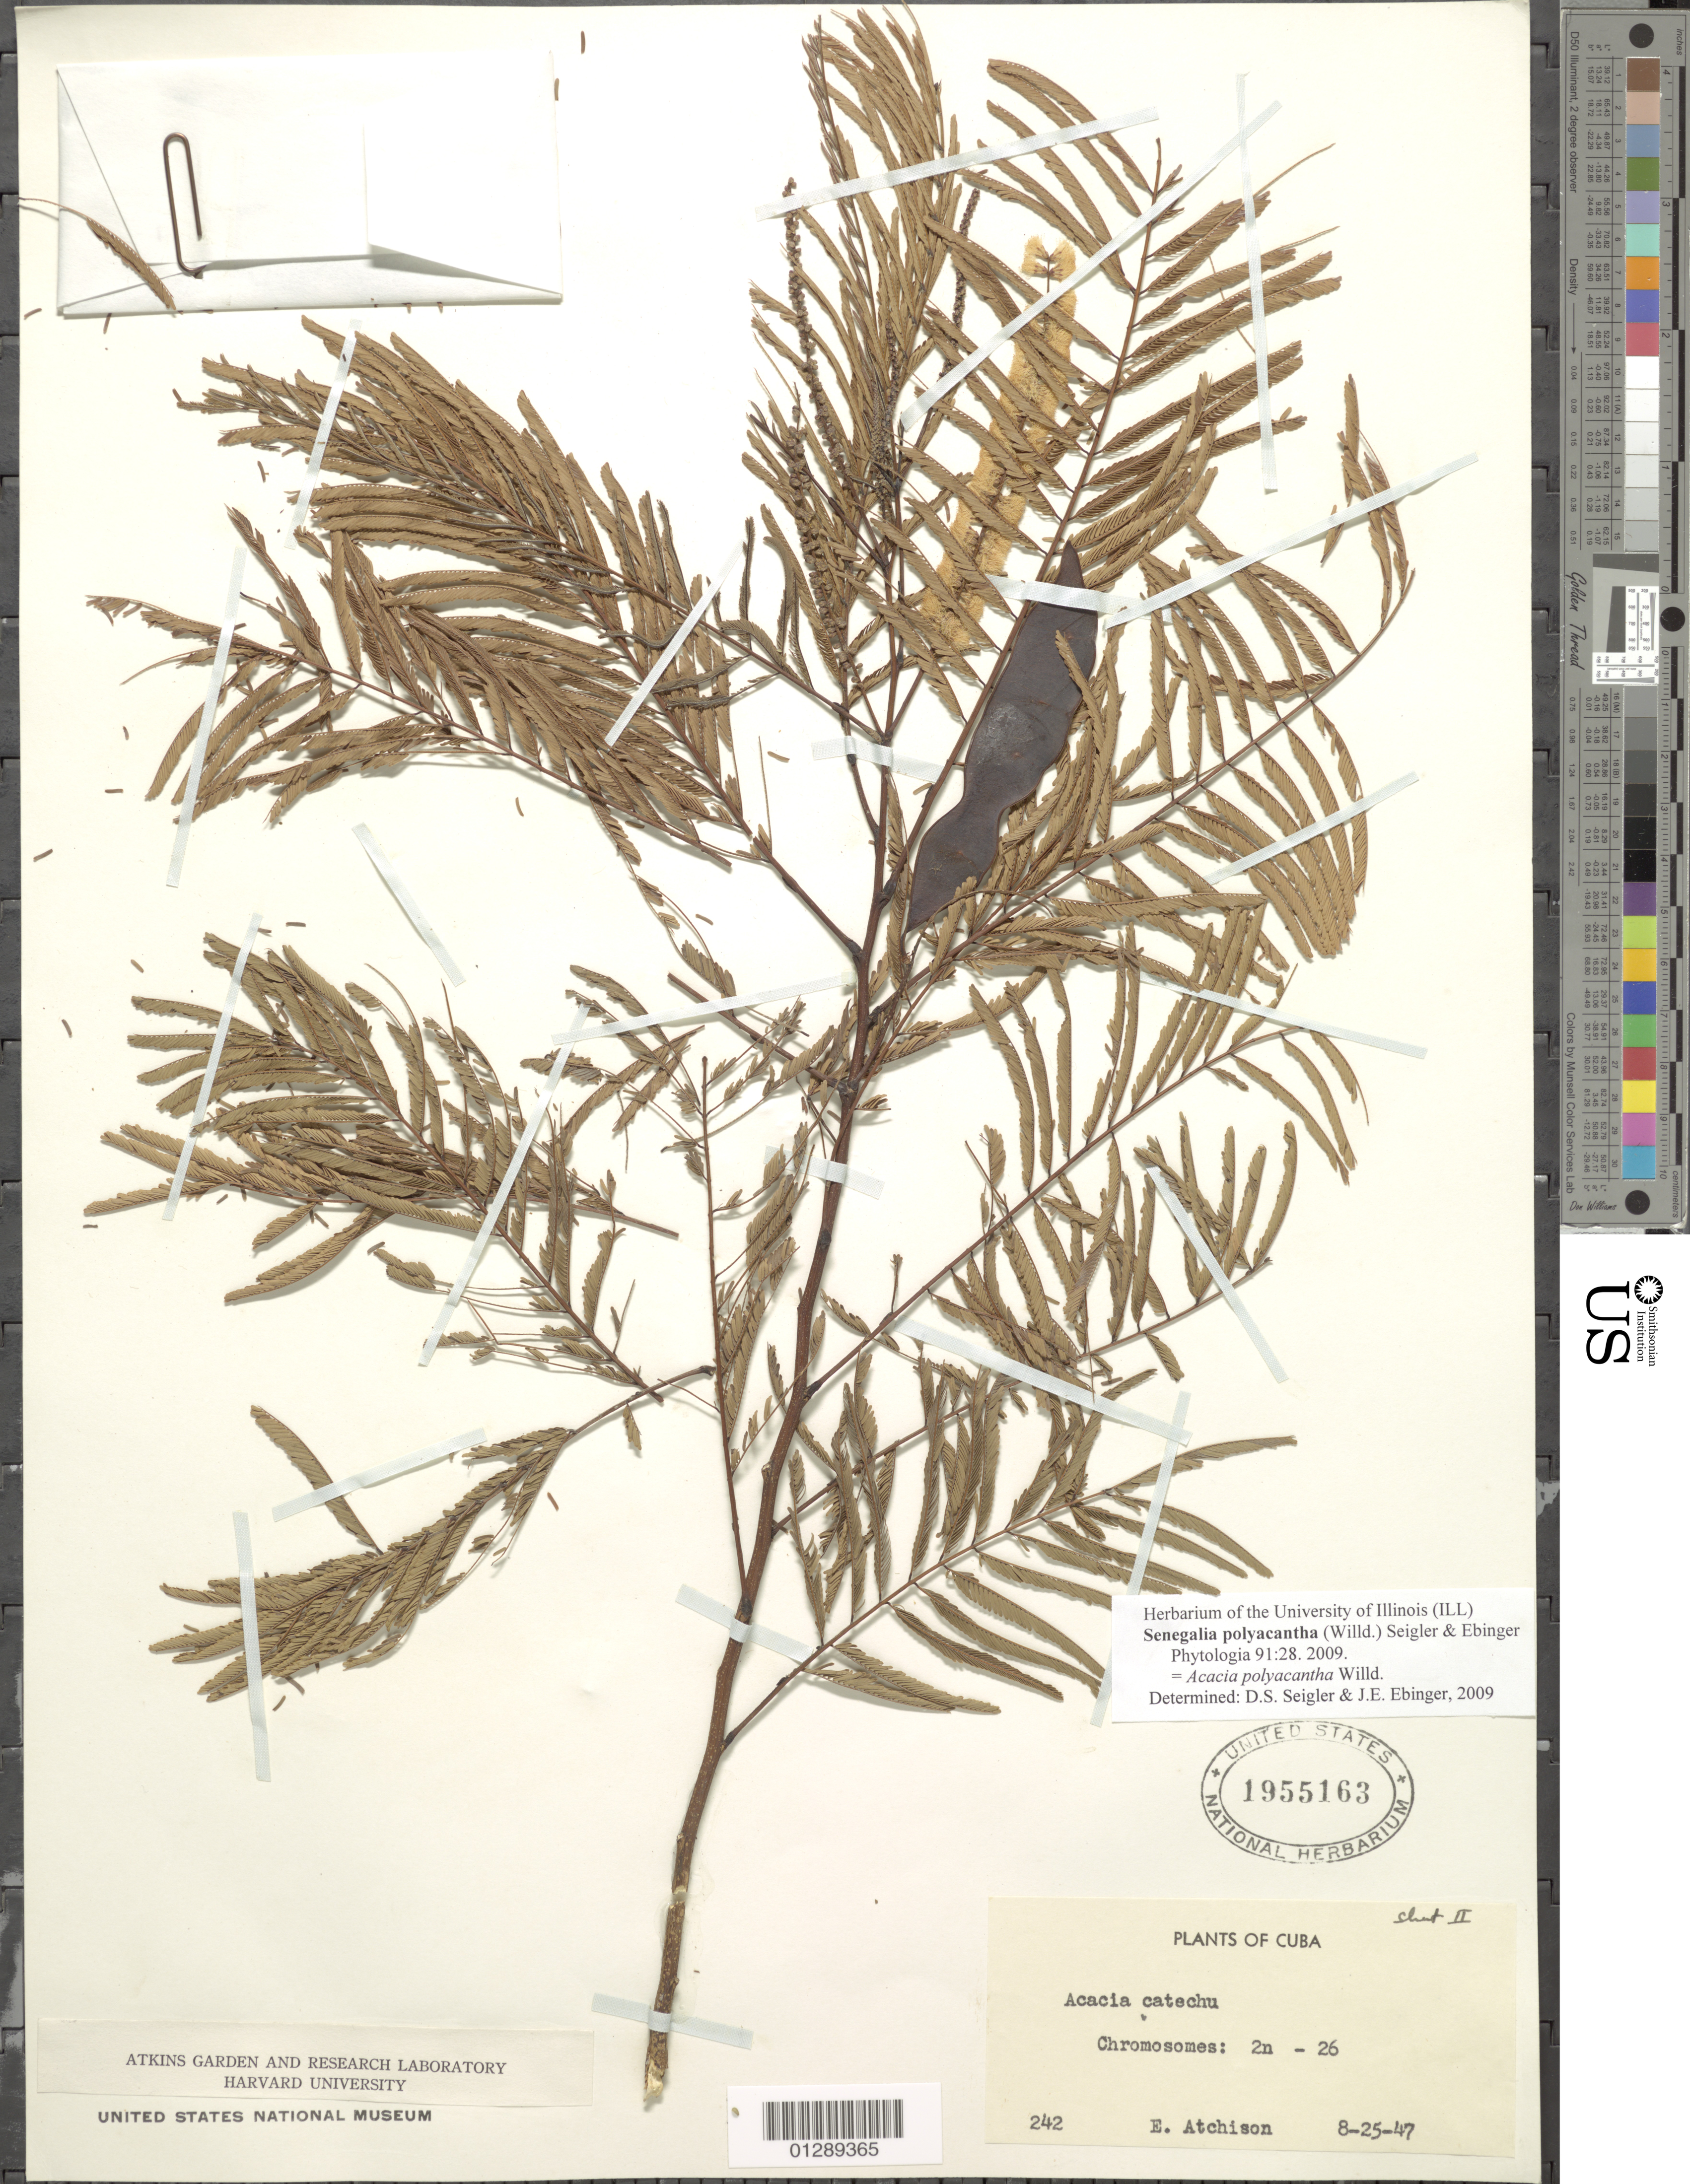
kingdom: Plantae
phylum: Tracheophyta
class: Magnoliopsida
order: Fabales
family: Fabaceae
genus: Senegalia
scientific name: Senegalia polyacantha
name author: (Willd.) Seigler & Ebinger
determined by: Seigler, David S.; Ebinger, J. E.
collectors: E. Atchison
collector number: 242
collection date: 1947-08-25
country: Cuba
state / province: Cienfuegos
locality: Garden (Soledad) Cienfuegos, Las Villas Province.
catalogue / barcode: US 1955163